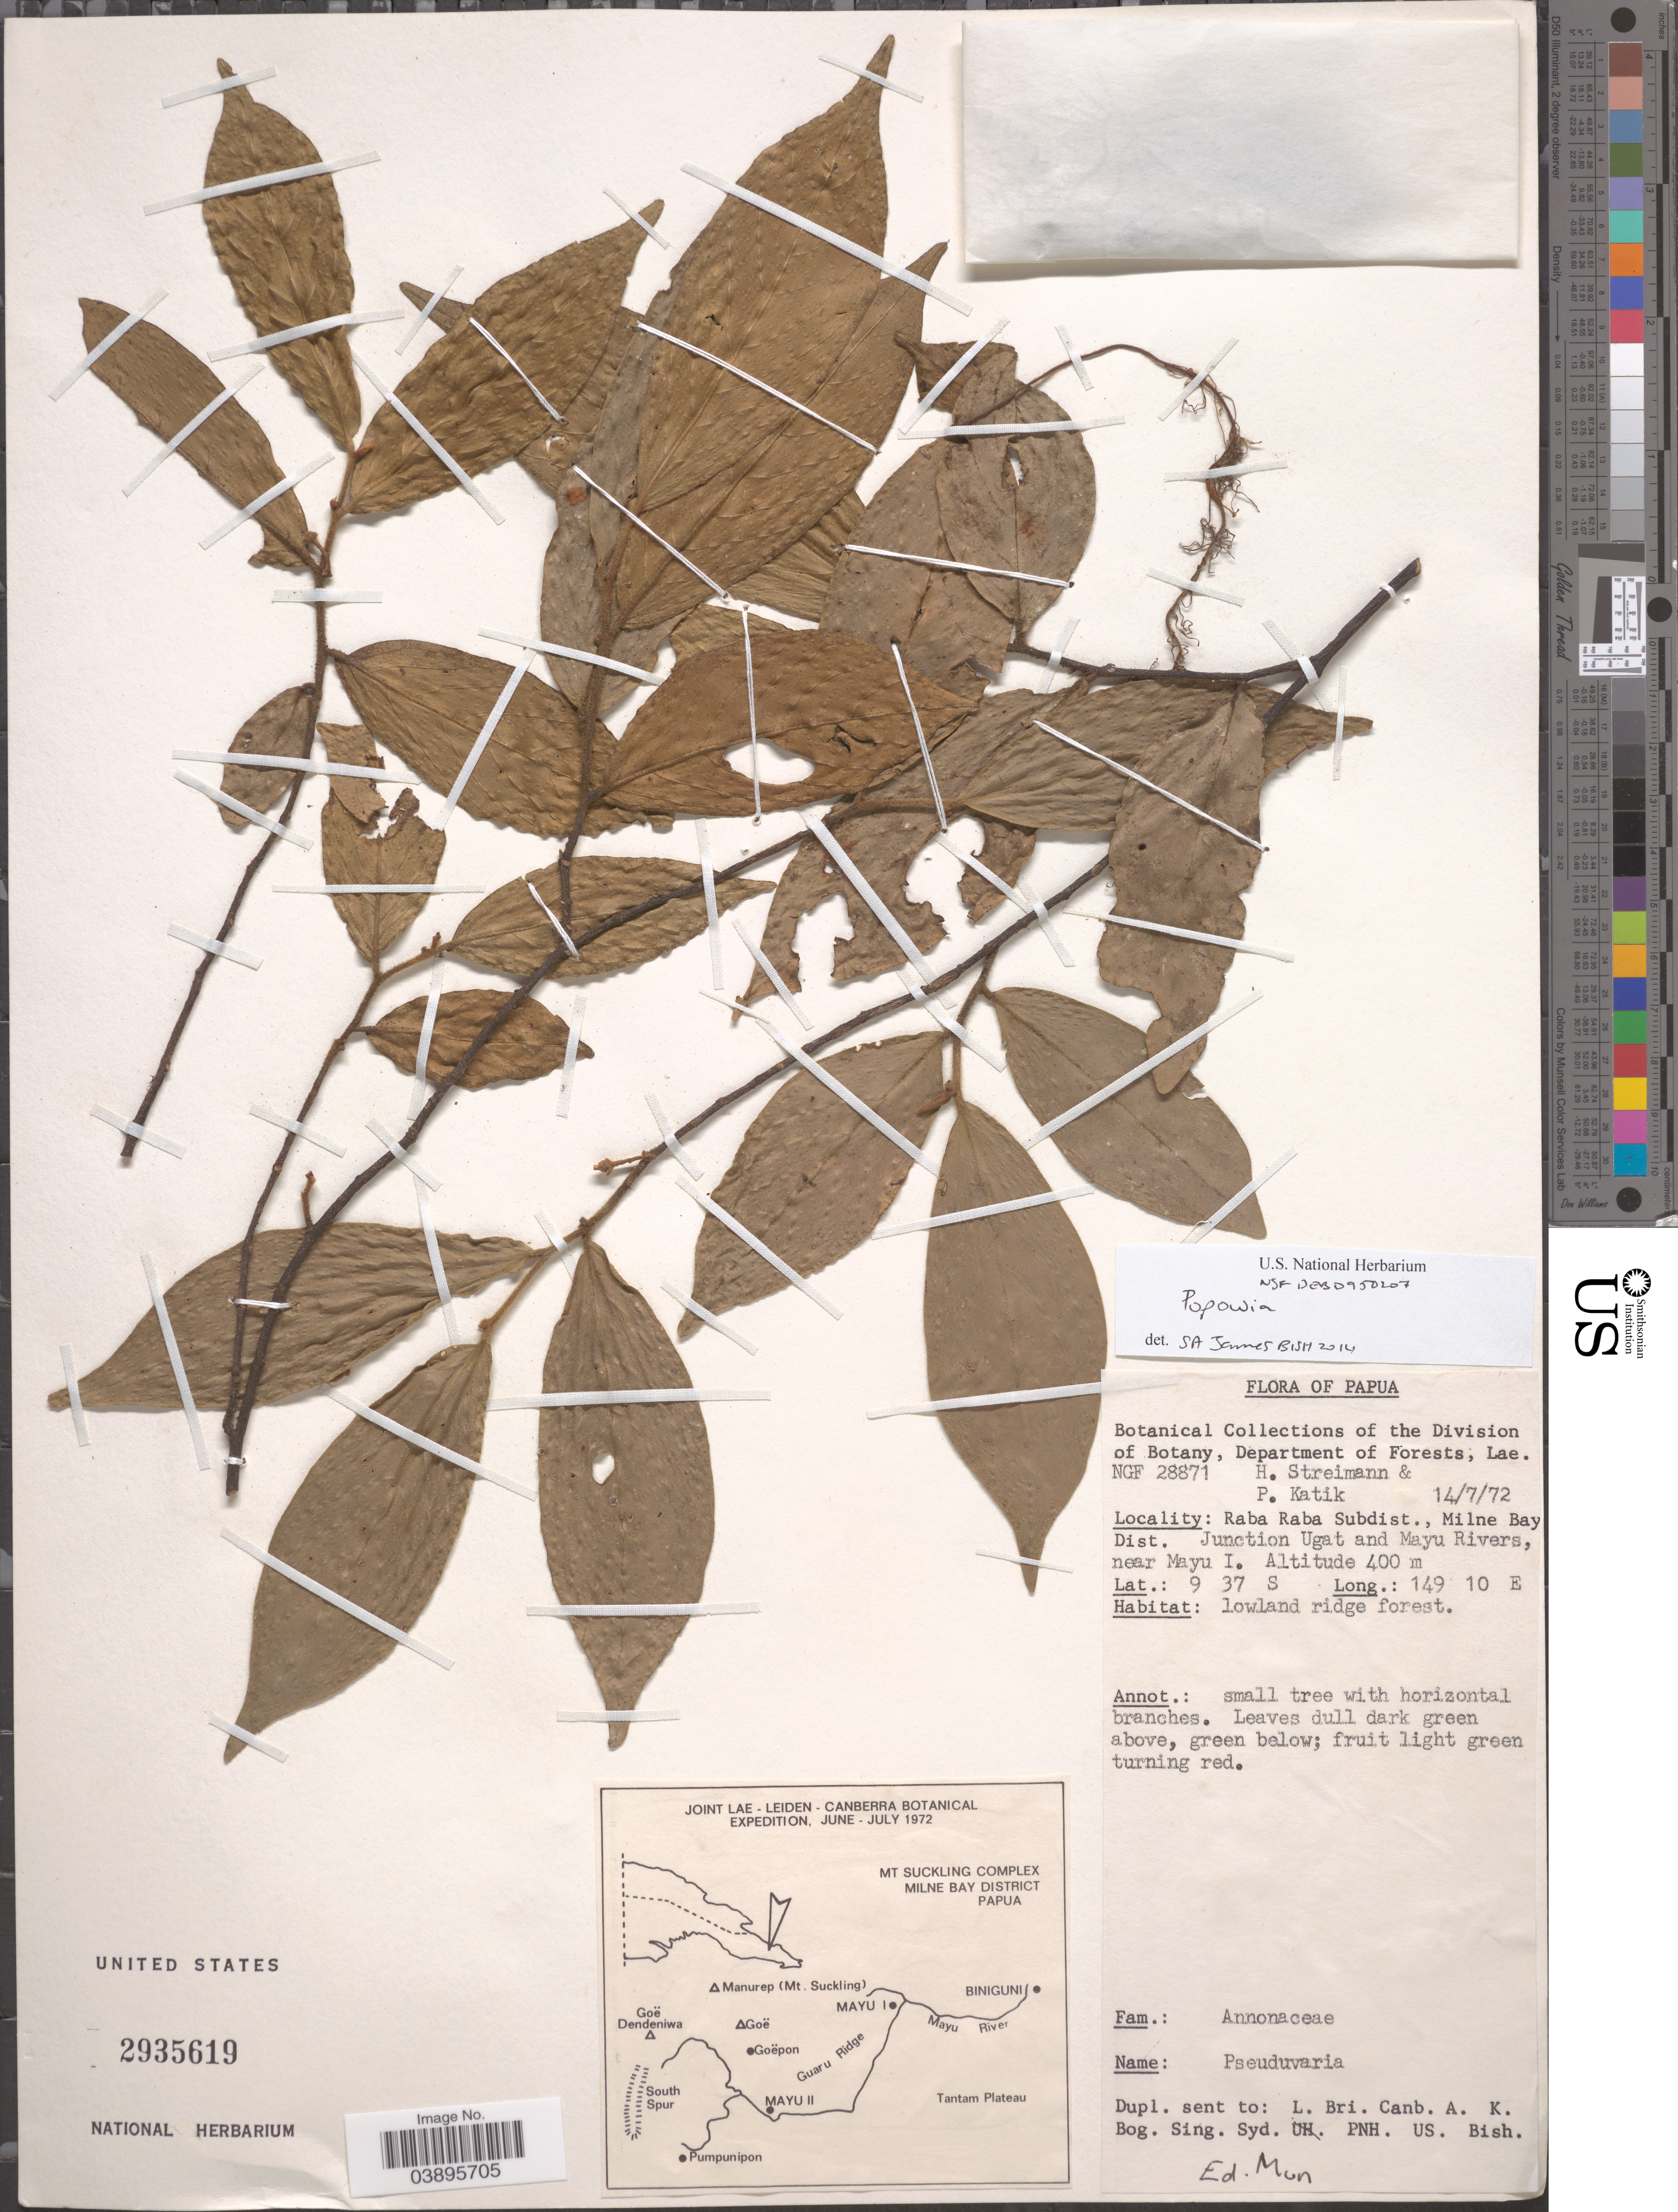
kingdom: Plantae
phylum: Tracheophyta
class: Magnoliopsida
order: Magnoliales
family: Annonaceae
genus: Popowia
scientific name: Popowia sp.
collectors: H. Streimann & P. Katik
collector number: NGF28871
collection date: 1972-07-14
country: Papua New Guinea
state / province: Milne Bay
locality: Papua. Raba Raba Subdist., Milne Bay District. Junction Ugat and Mayu Rivers, near Mayu I. Mt Suckling Complex.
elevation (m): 400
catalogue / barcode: US 2935619